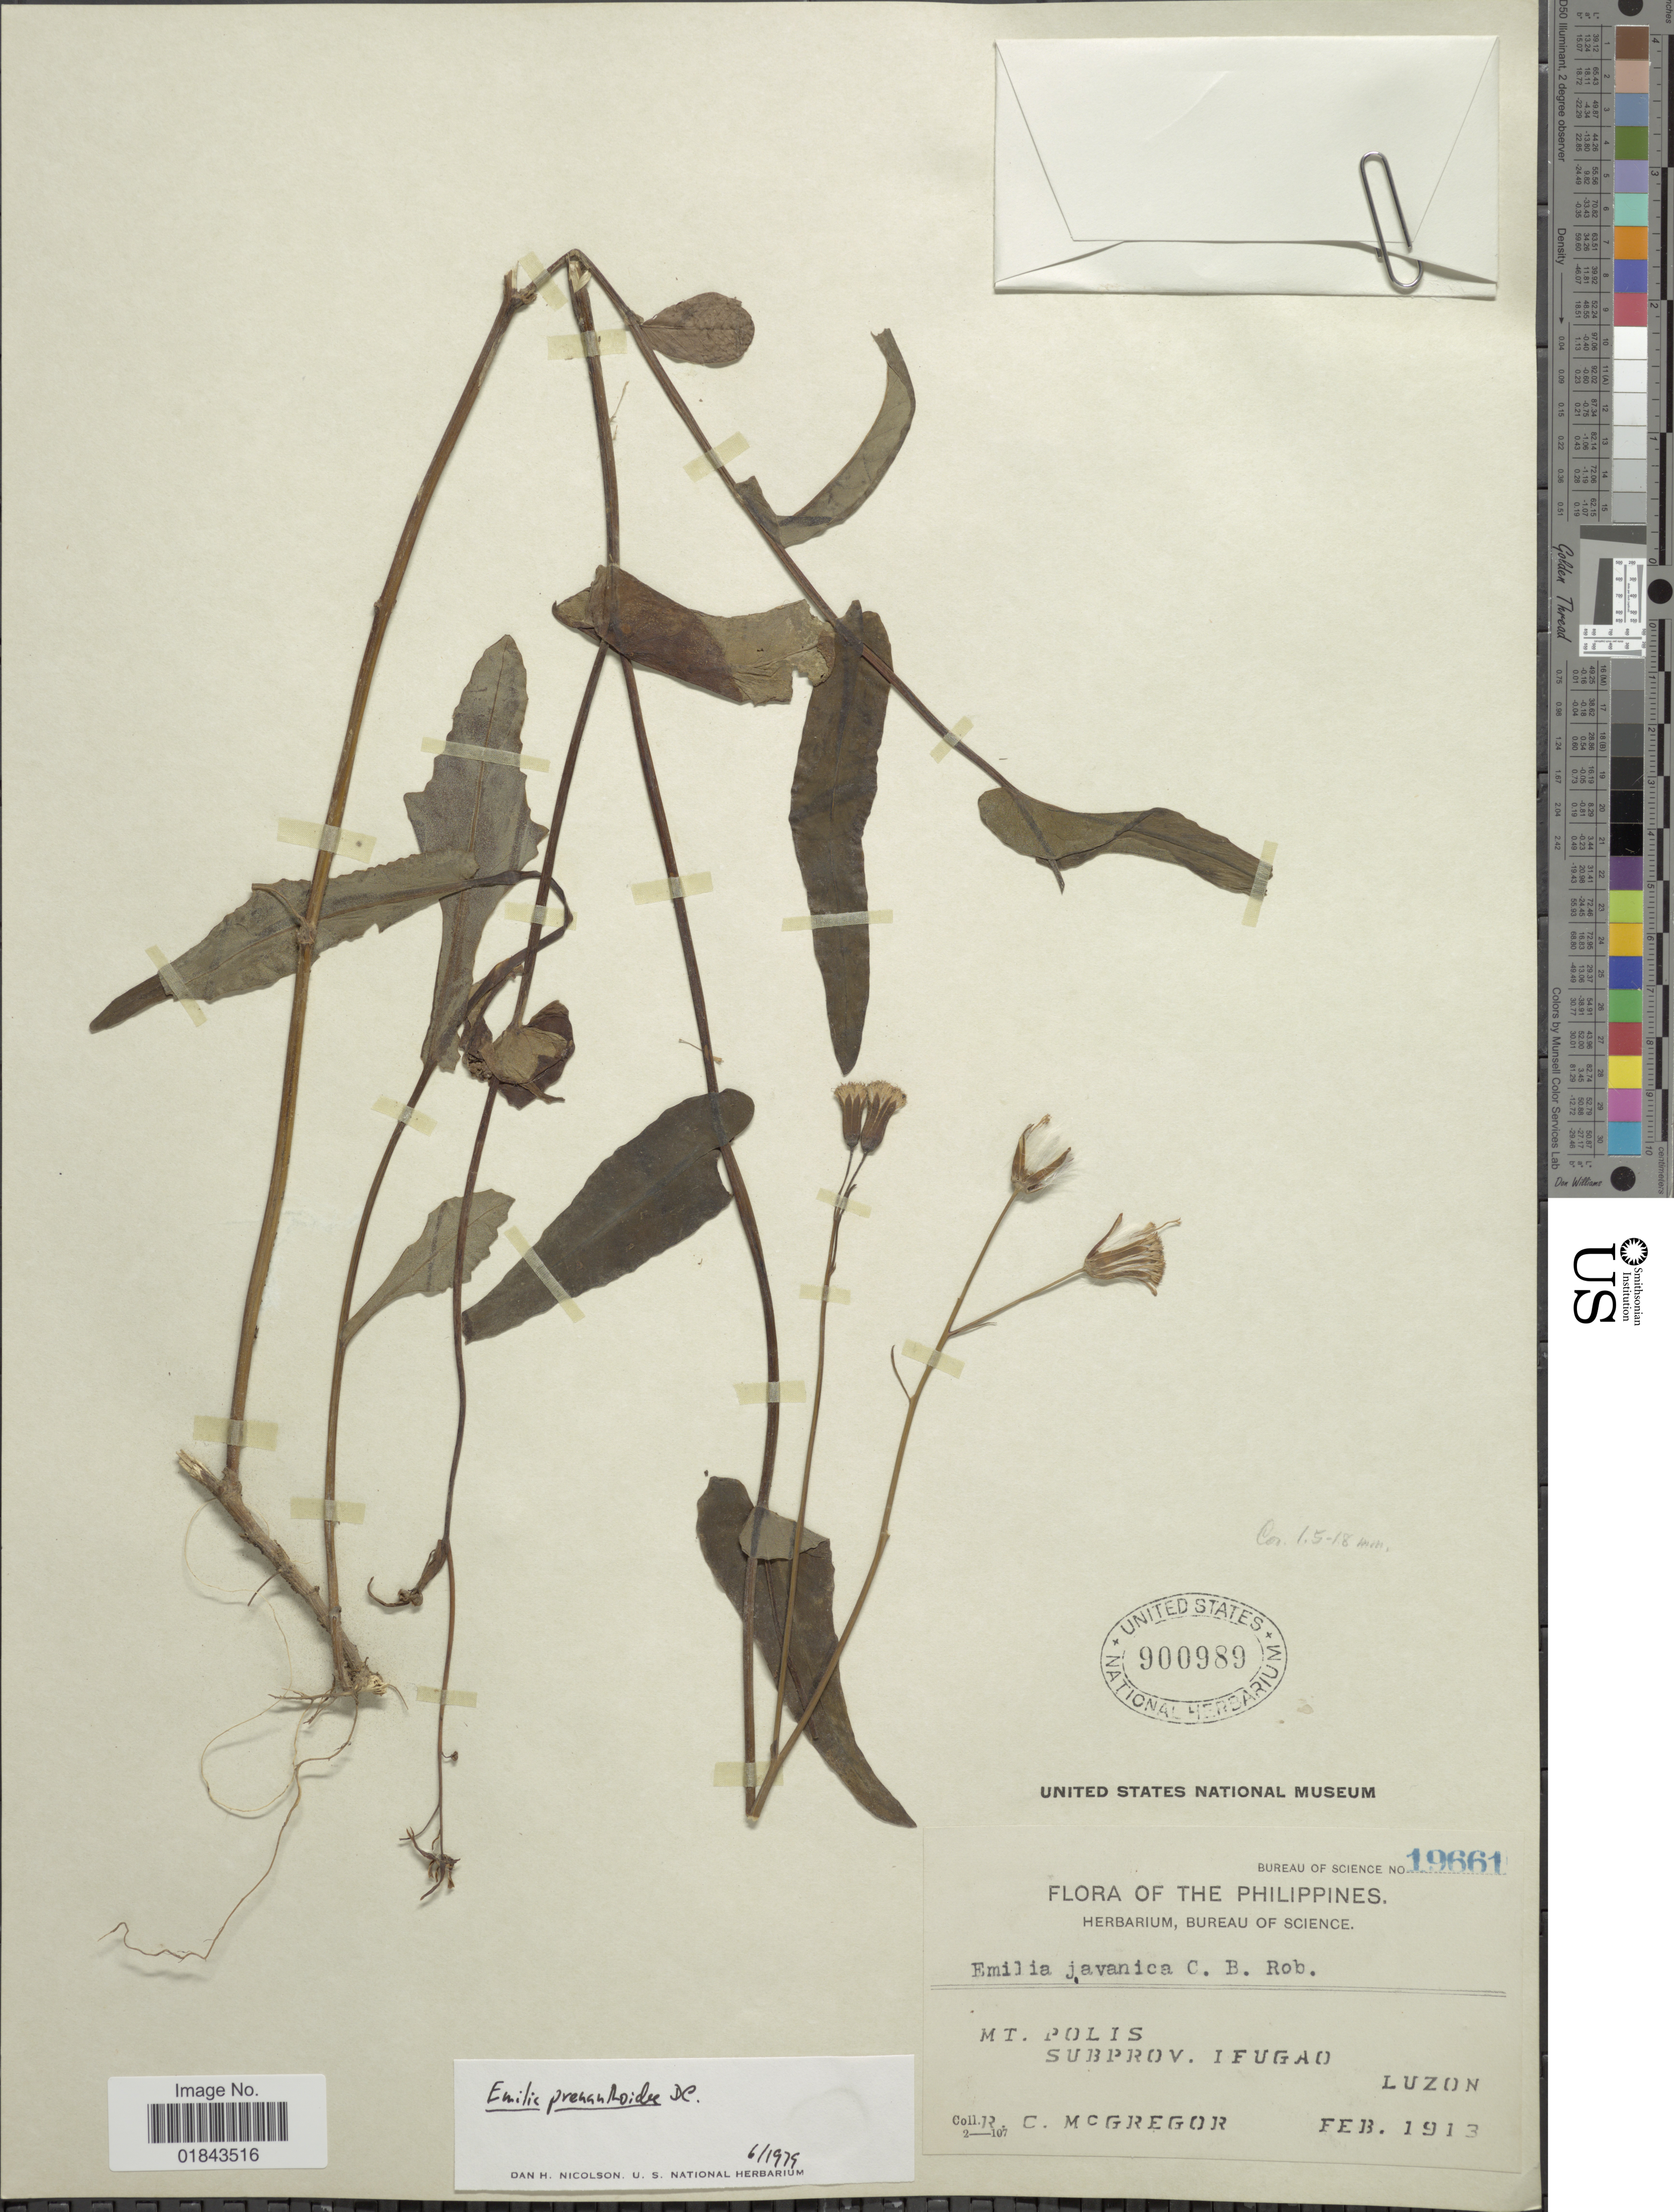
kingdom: Plantae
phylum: Tracheophyta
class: Magnoliopsida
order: Asterales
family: Asteraceae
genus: Emilia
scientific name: Emilia prenanthoidea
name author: DC.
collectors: R. C. McGregor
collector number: Bureau of Science 19661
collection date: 1913-02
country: Philippines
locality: Mt. Polis, Subprov. Ifugao, Luzon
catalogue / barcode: US 900989